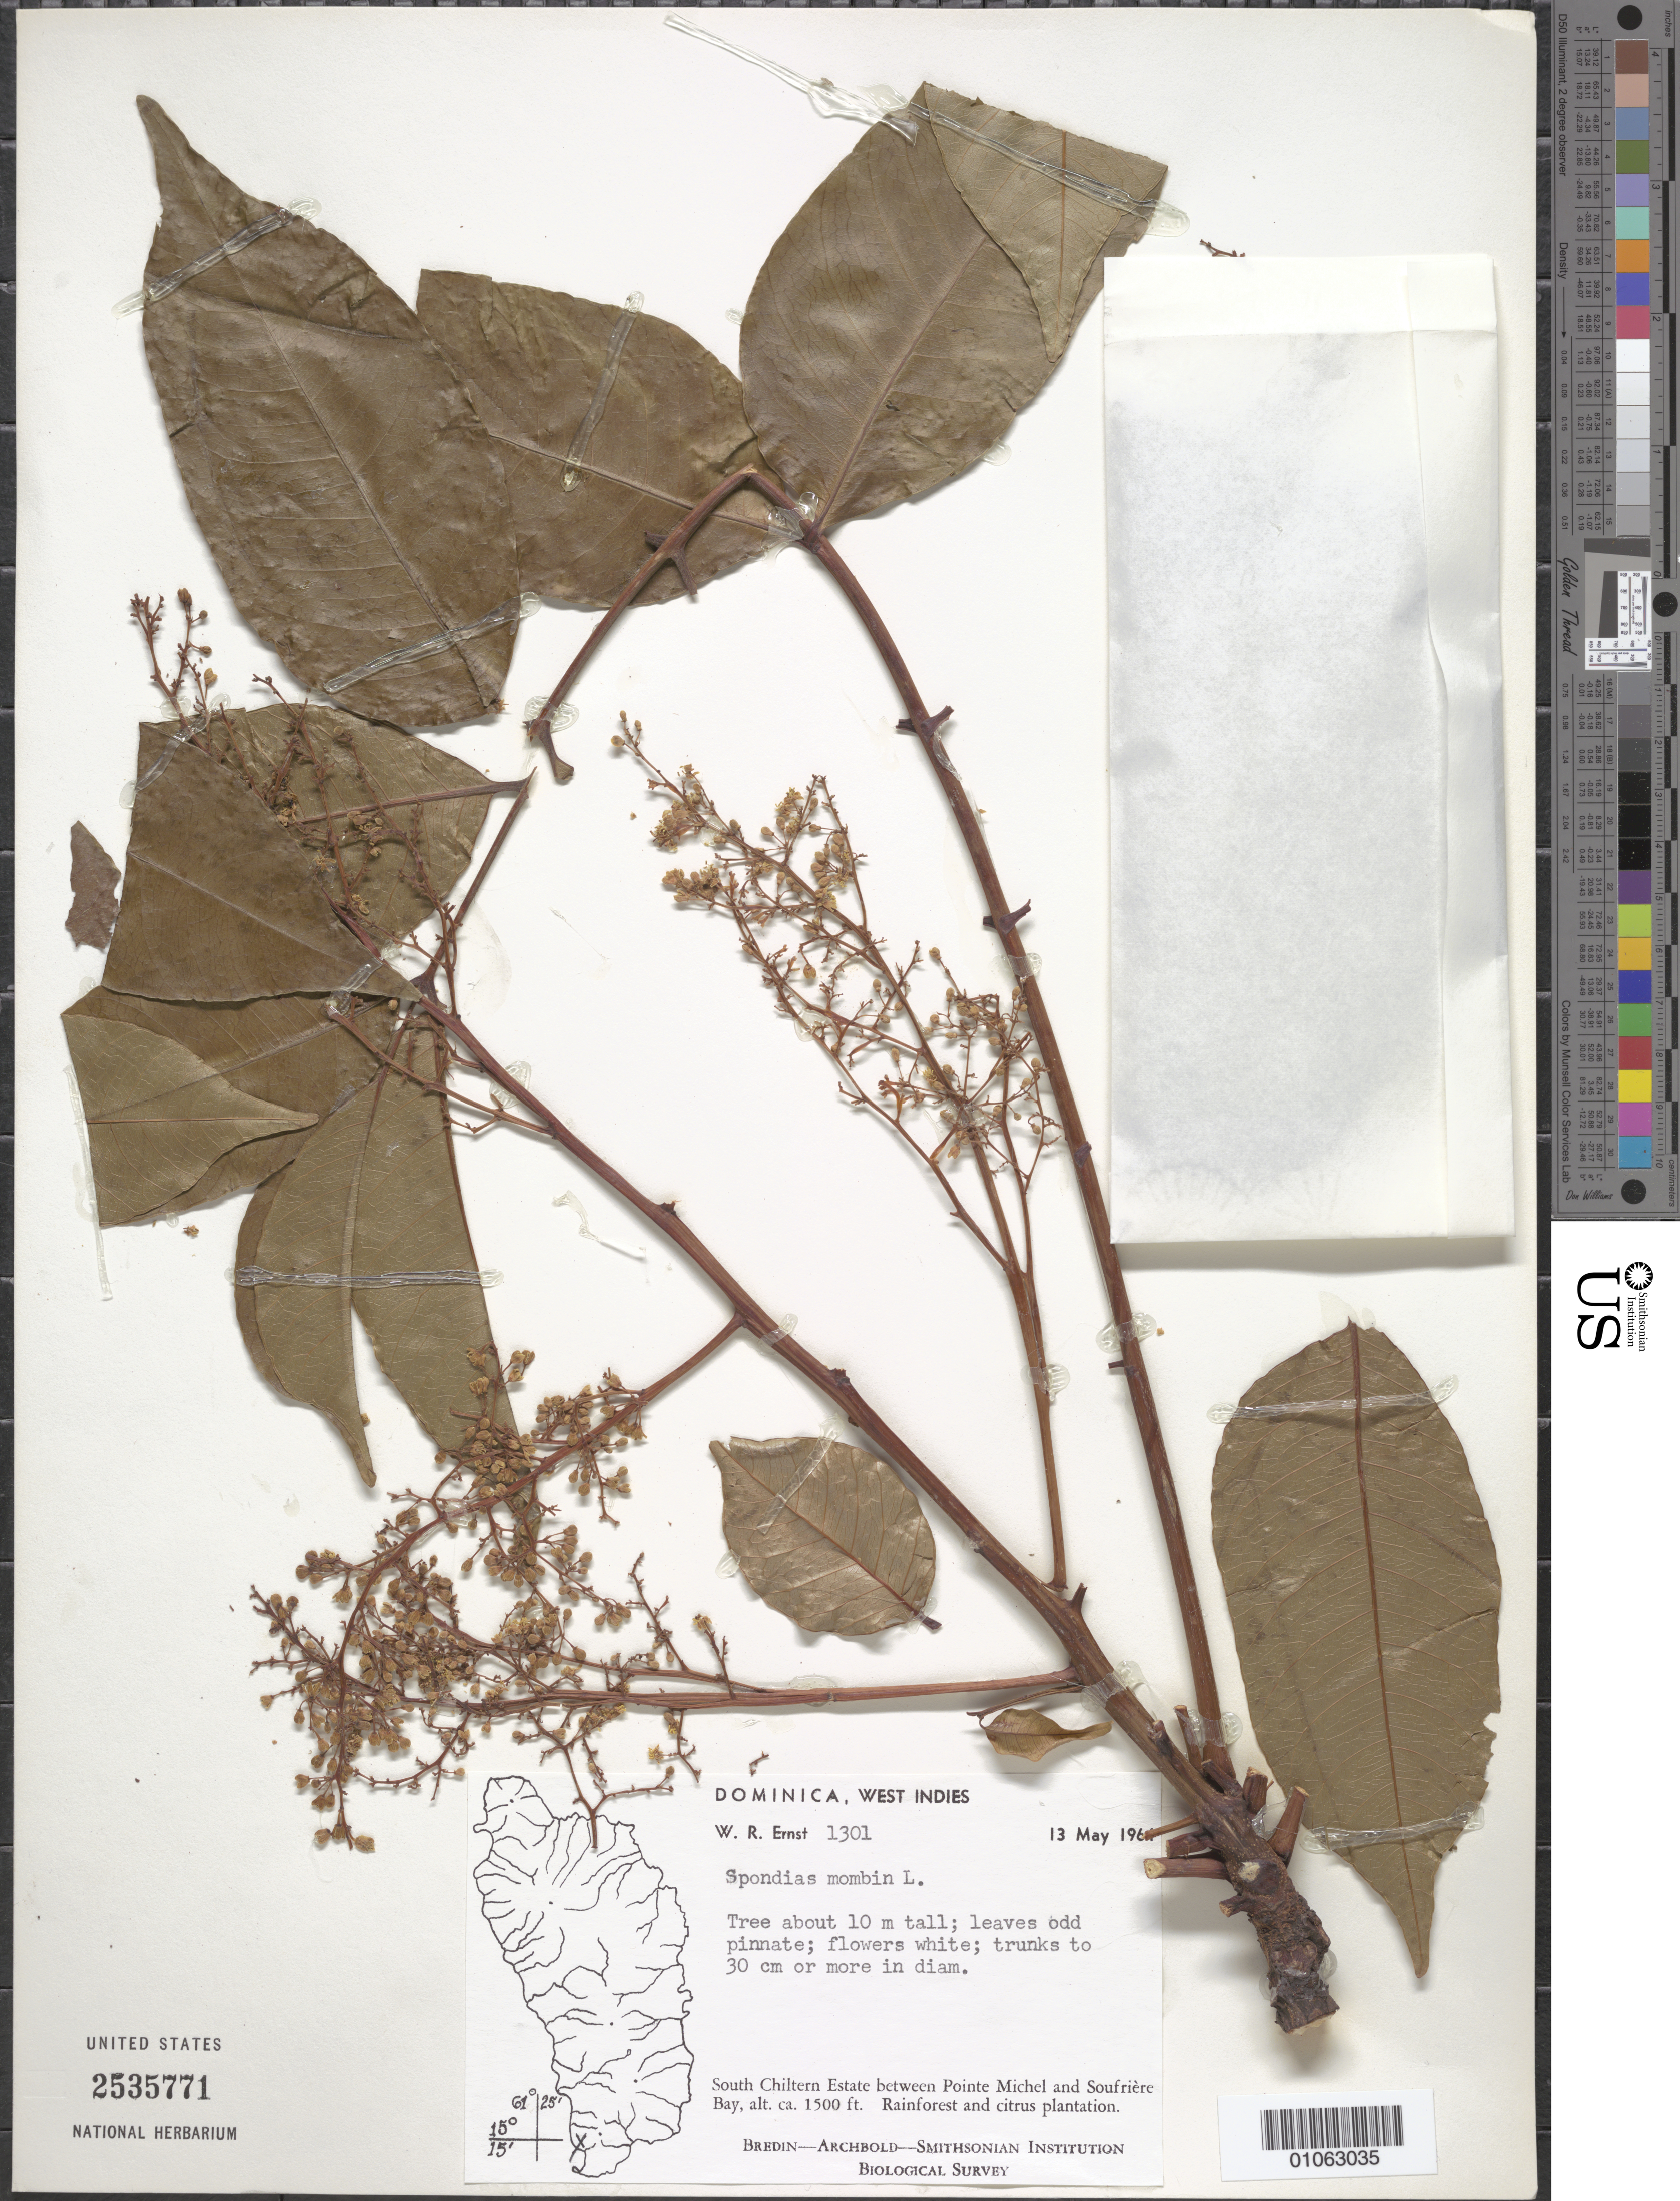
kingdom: Plantae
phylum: Tracheophyta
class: Magnoliopsida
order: Sapindales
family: Anacardiaceae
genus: Spondias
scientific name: Spondias mombin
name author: L.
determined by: Mitchell, J. D.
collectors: W. R. Ernst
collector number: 1301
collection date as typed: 13 May 1964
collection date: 1964-05-13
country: Dominica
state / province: St. Mark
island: Dominica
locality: South Chiltern estate between Pointe Michel and Soufriere bay.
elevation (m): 457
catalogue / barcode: US 2535771